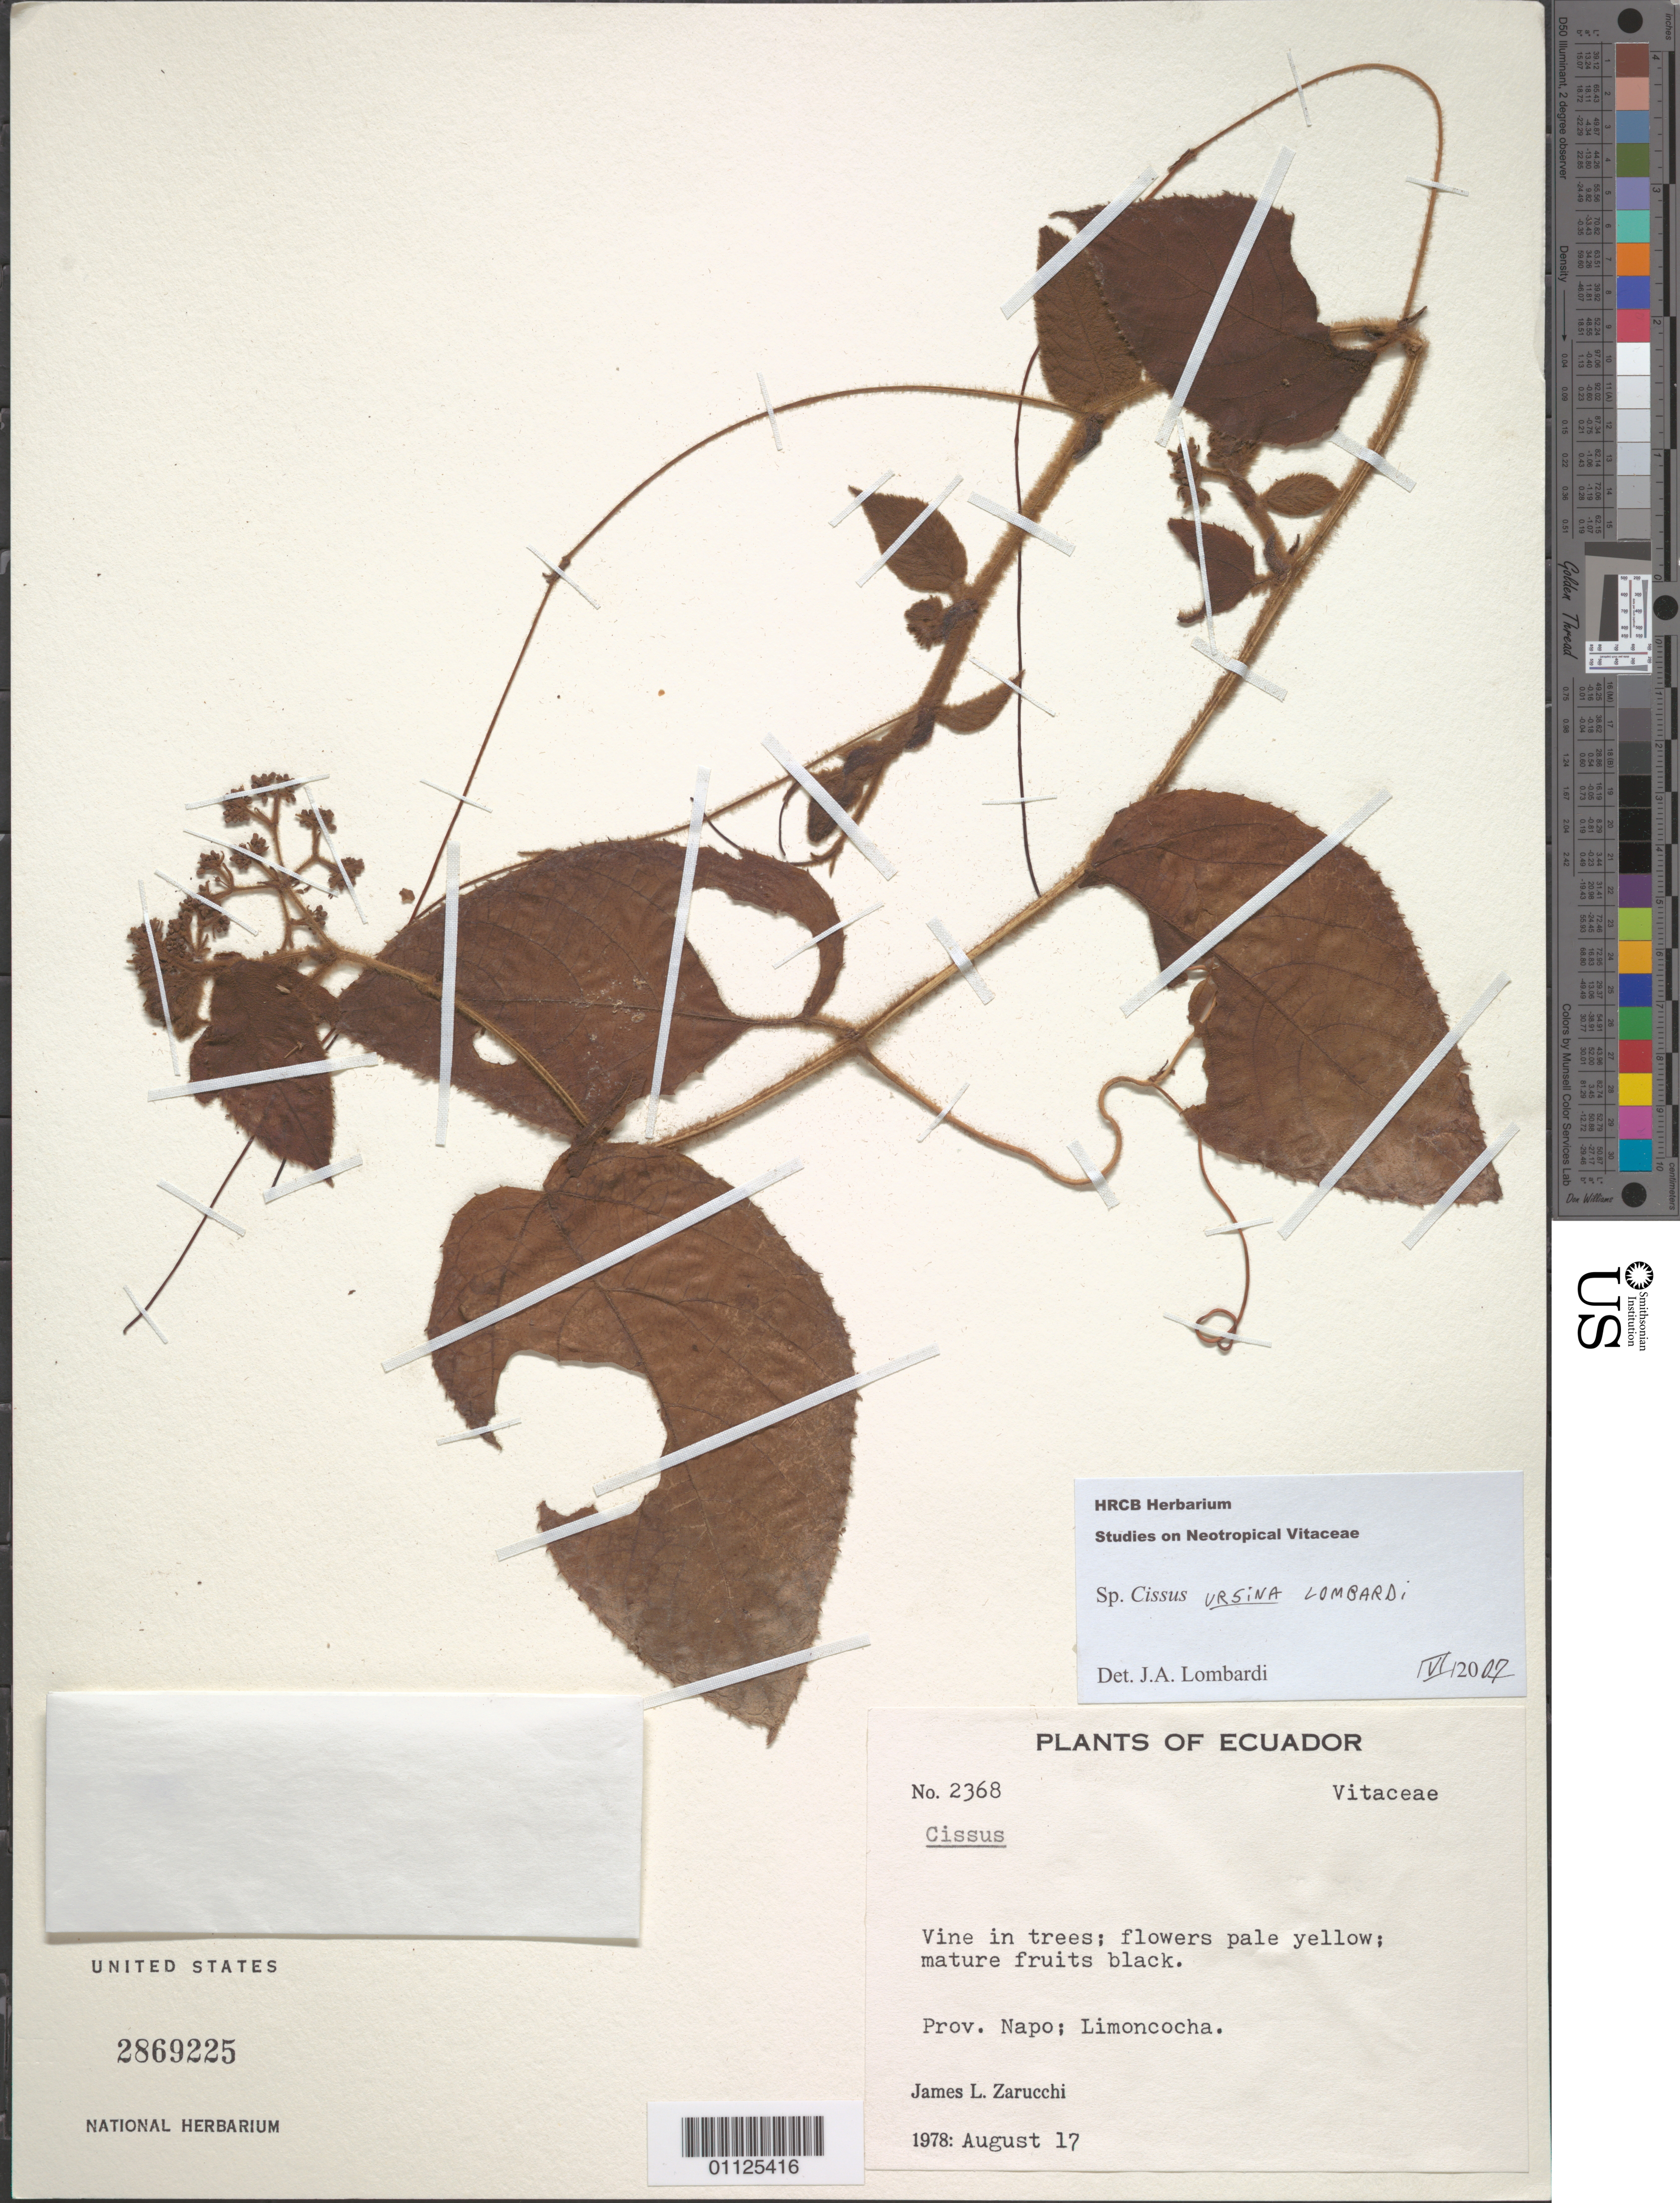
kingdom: Plantae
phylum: Tracheophyta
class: Magnoliopsida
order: Vitales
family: Vitaceae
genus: Cissus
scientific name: Cissus ursina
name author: Lombardi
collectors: J. L. Zarucchi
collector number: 2368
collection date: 1978-08-17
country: Ecuador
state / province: Napo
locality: Limoncocha.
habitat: Vine in trees.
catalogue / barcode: US 2869225